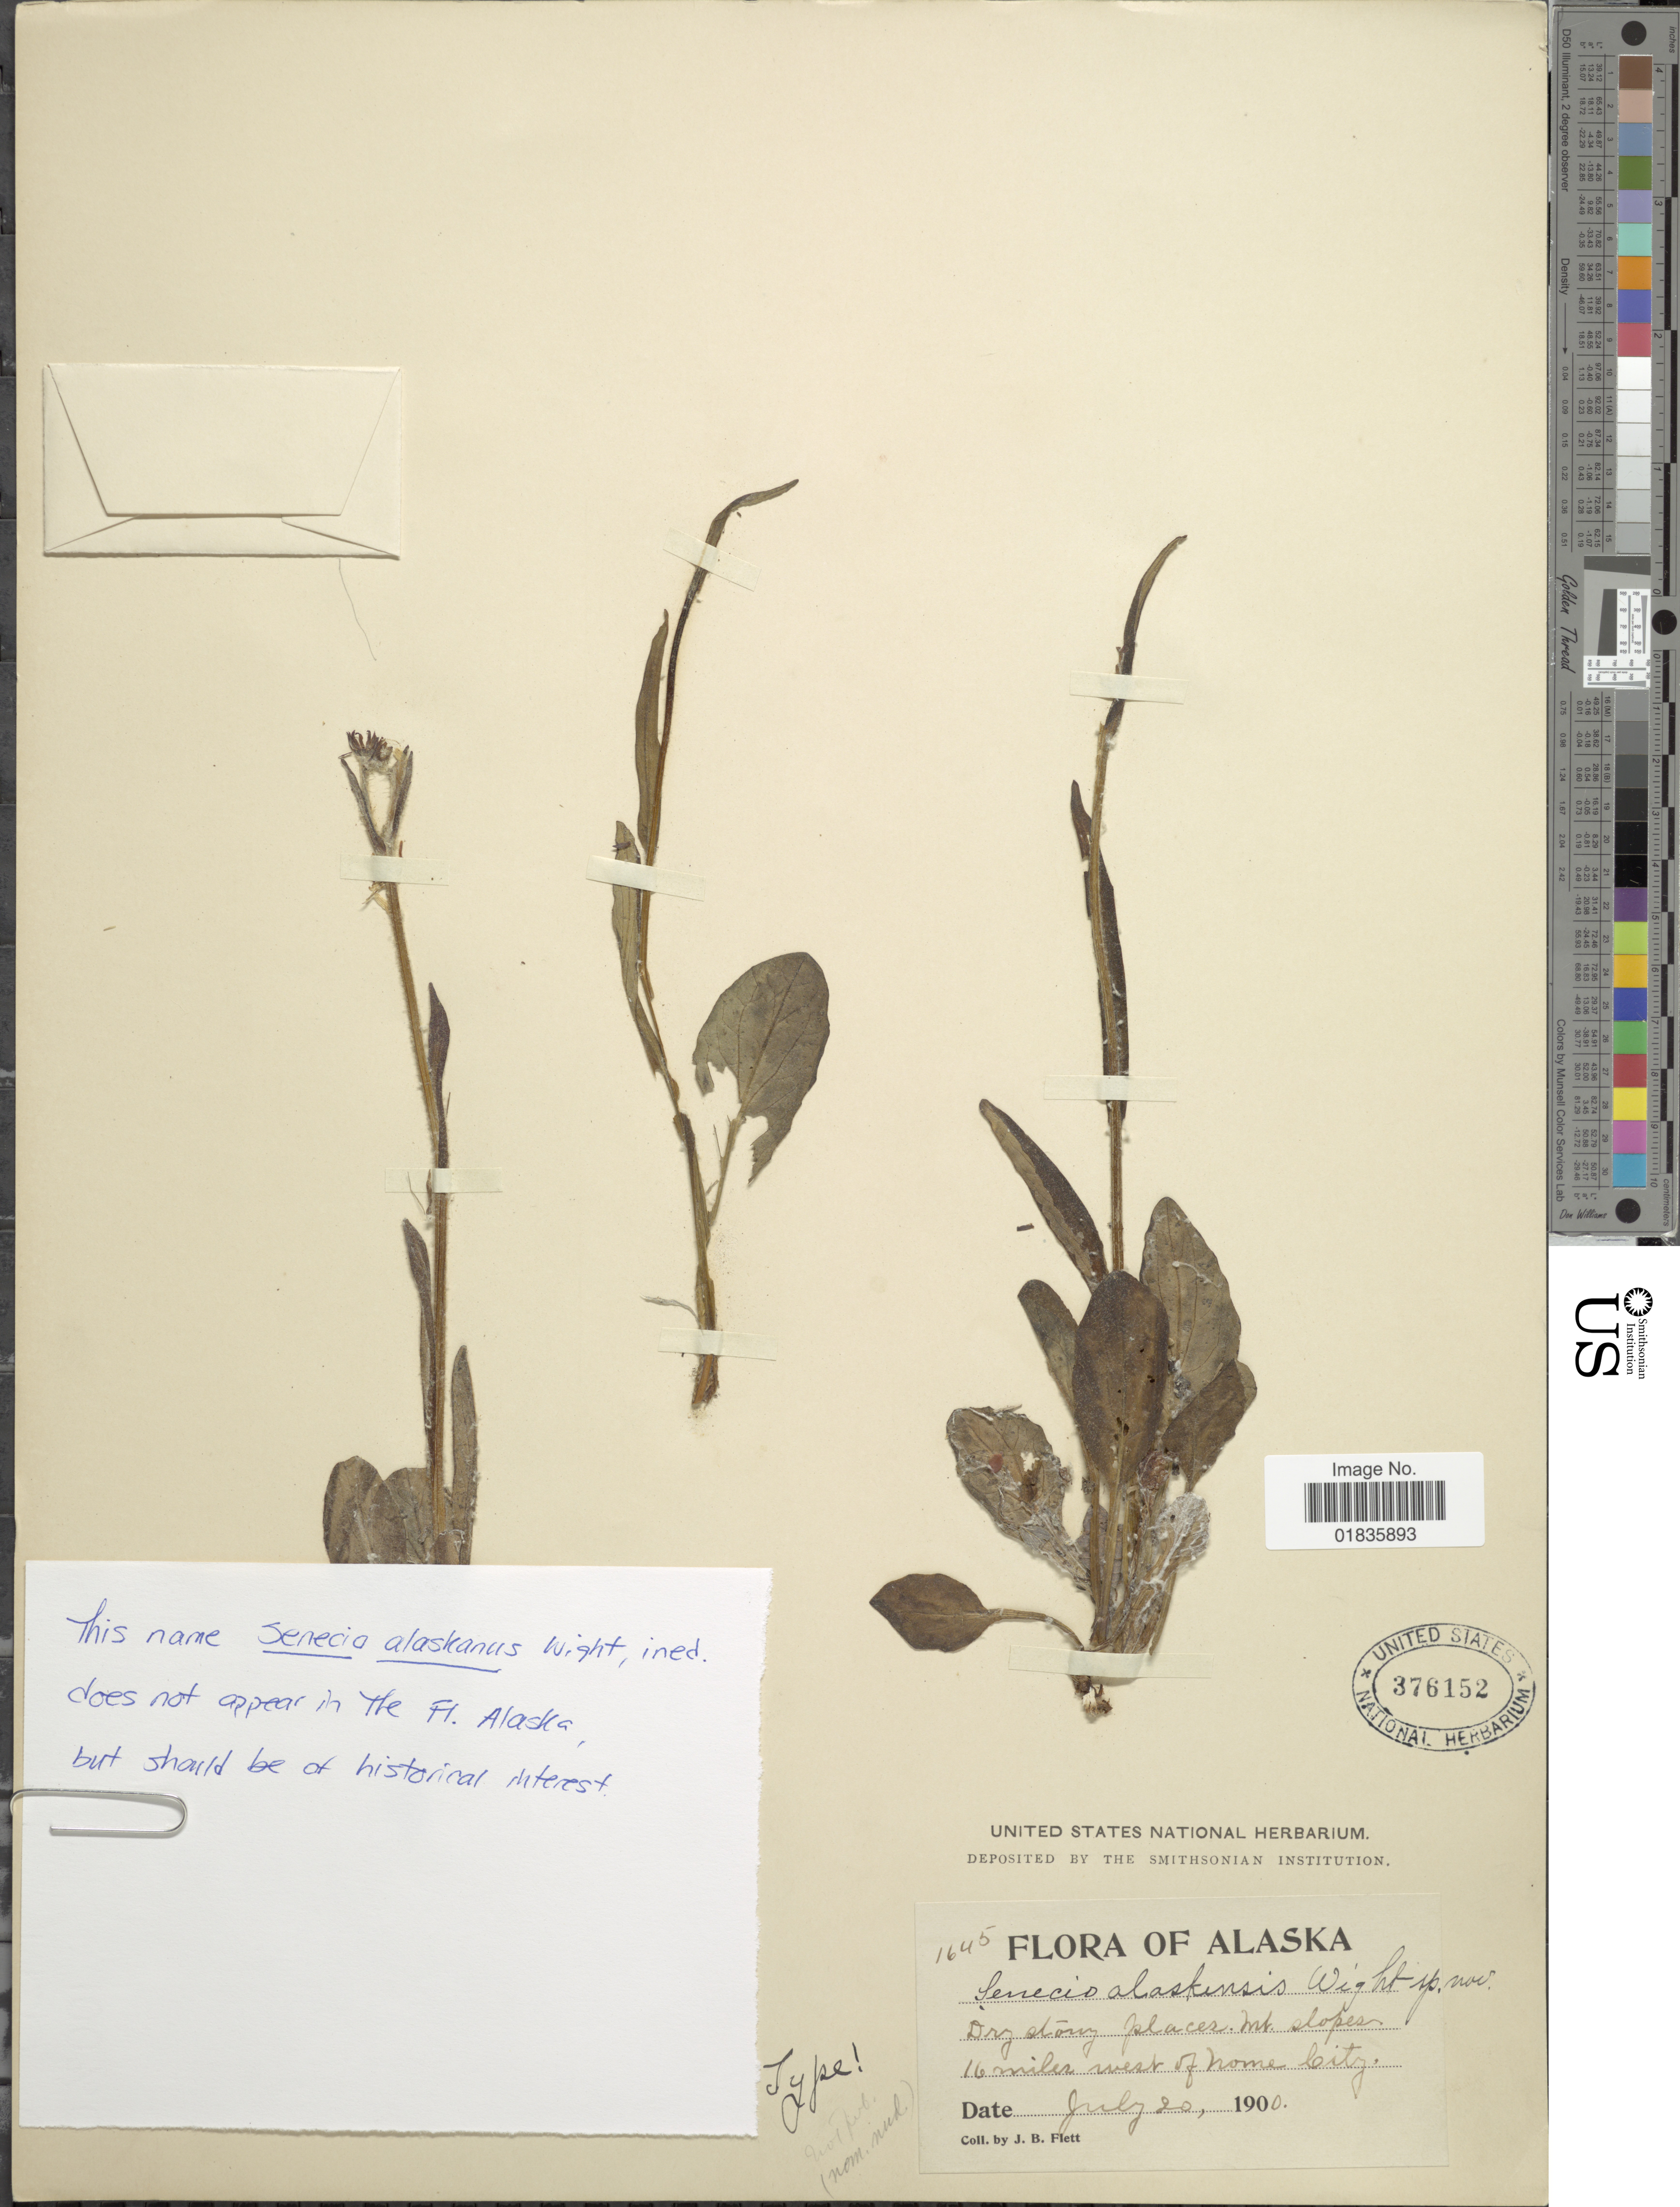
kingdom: Plantae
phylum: Tracheophyta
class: Magnoliopsida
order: Asterales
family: Asteraceae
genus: Tephroseris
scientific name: Tephroseris yukonensis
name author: (A.E. Porsild) Holub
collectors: J. Flett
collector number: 1645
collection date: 1900-07-20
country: United States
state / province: Alaska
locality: Sry stony places, Mt. slopes, 16 miles west of Nome City.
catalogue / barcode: US 376152